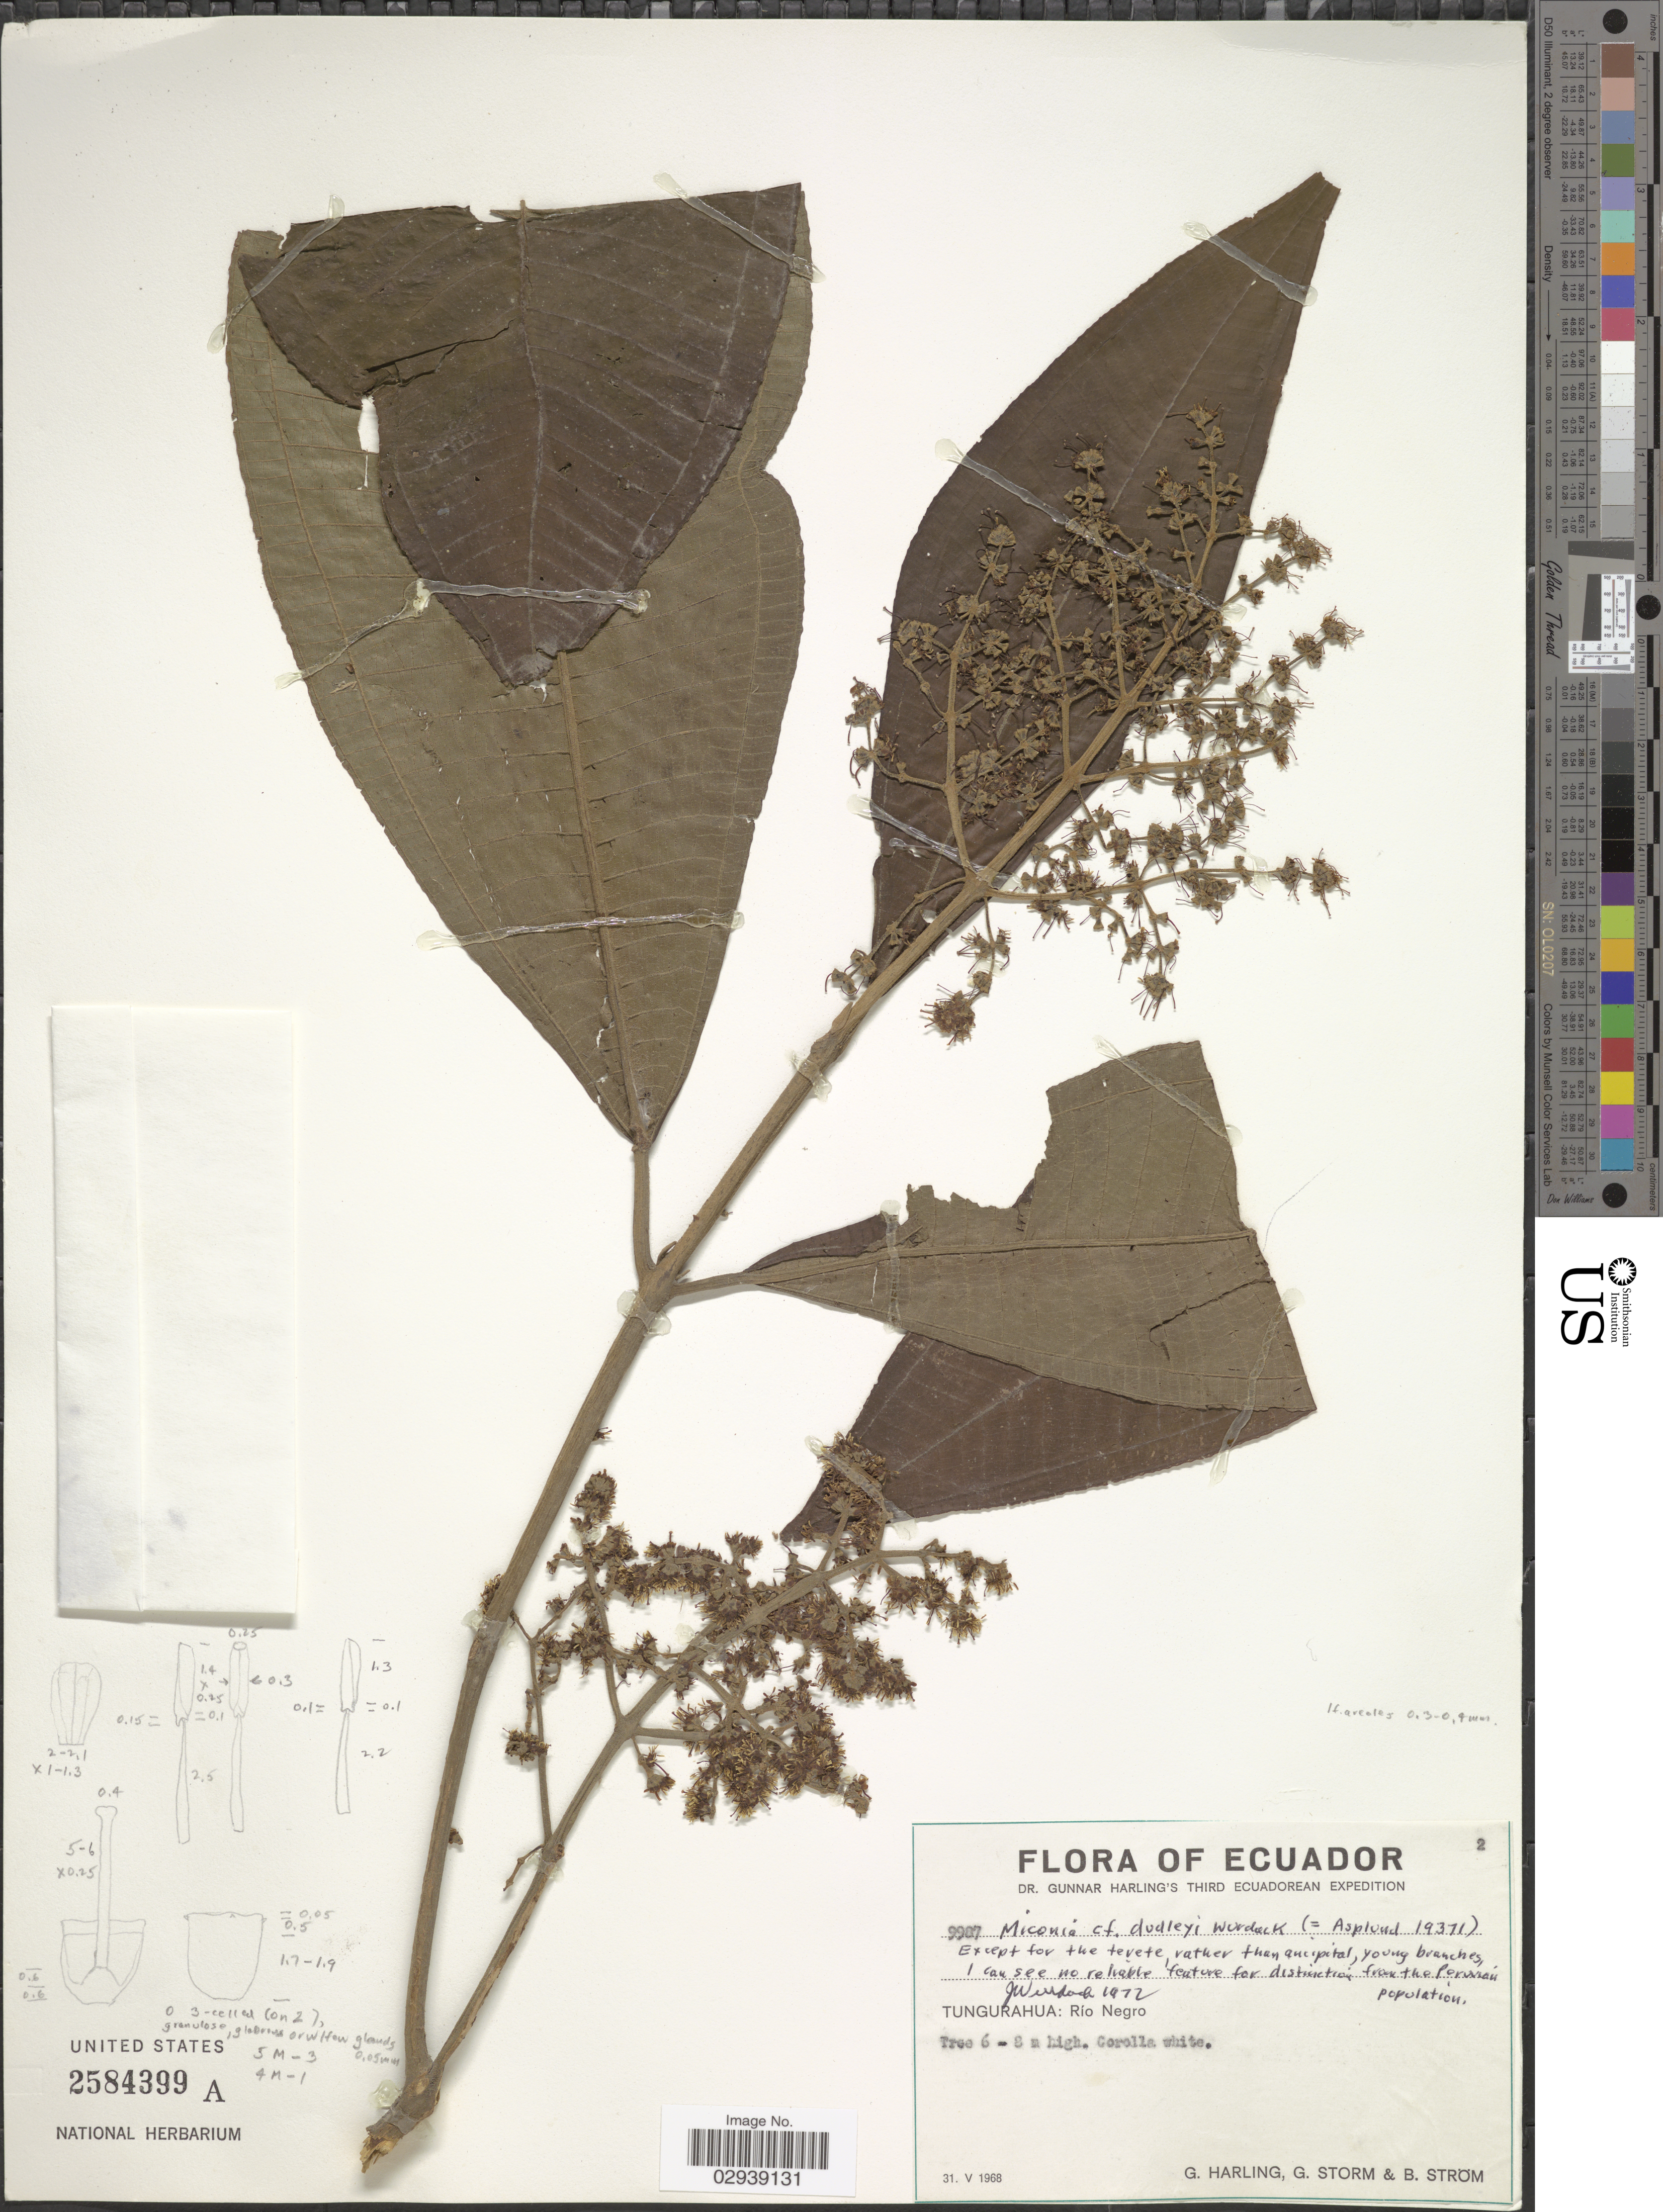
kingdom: Plantae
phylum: Tracheophyta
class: Magnoliopsida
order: Myrtales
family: Melastomataceae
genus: Miconia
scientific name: Miconia dudleyi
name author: Wurdack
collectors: G. Harling, G. Storm & B. Ström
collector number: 9987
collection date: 1968-05-31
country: Ecuador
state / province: Tungurahua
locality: Río Negro.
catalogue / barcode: US 2584399A